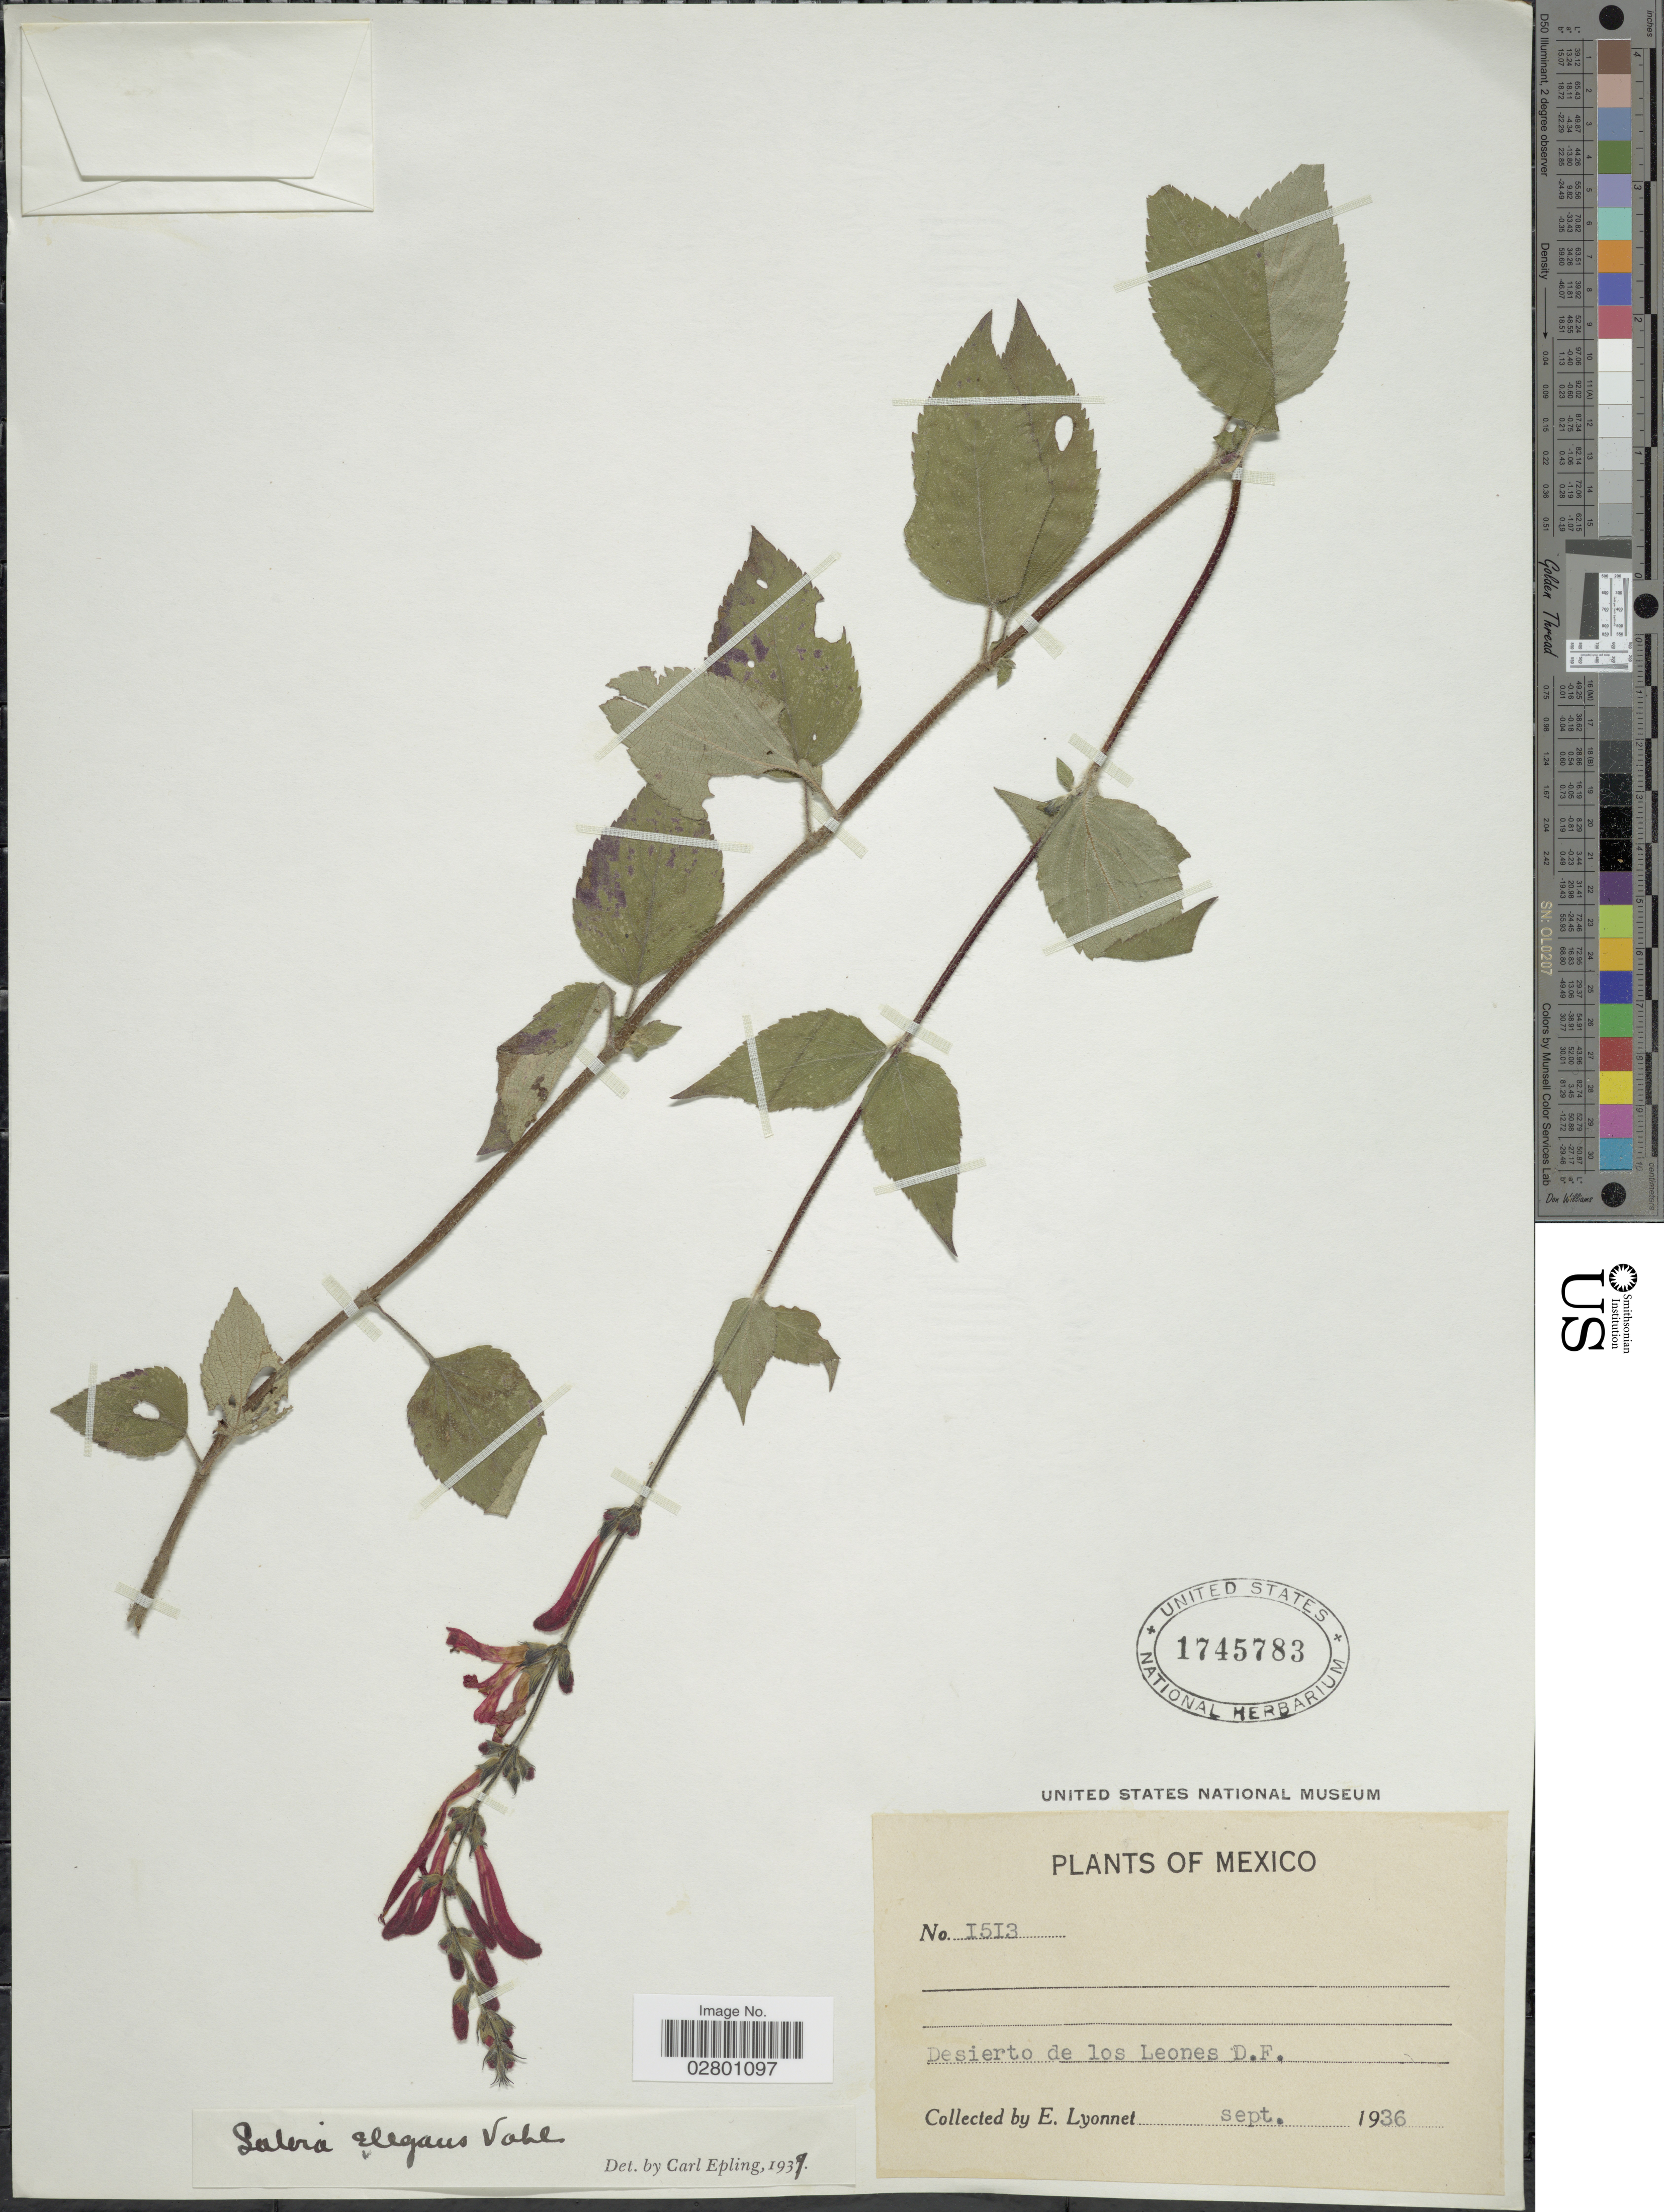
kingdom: Plantae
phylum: Tracheophyta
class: Magnoliopsida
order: Lamiales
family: Lamiaceae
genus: Salvia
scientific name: Salvia elegans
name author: Vahl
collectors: E. Lyonnet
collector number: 1513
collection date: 1936-09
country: Mexico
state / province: Distrito Federal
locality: Desierto de los Leones D.F.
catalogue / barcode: US 1745783